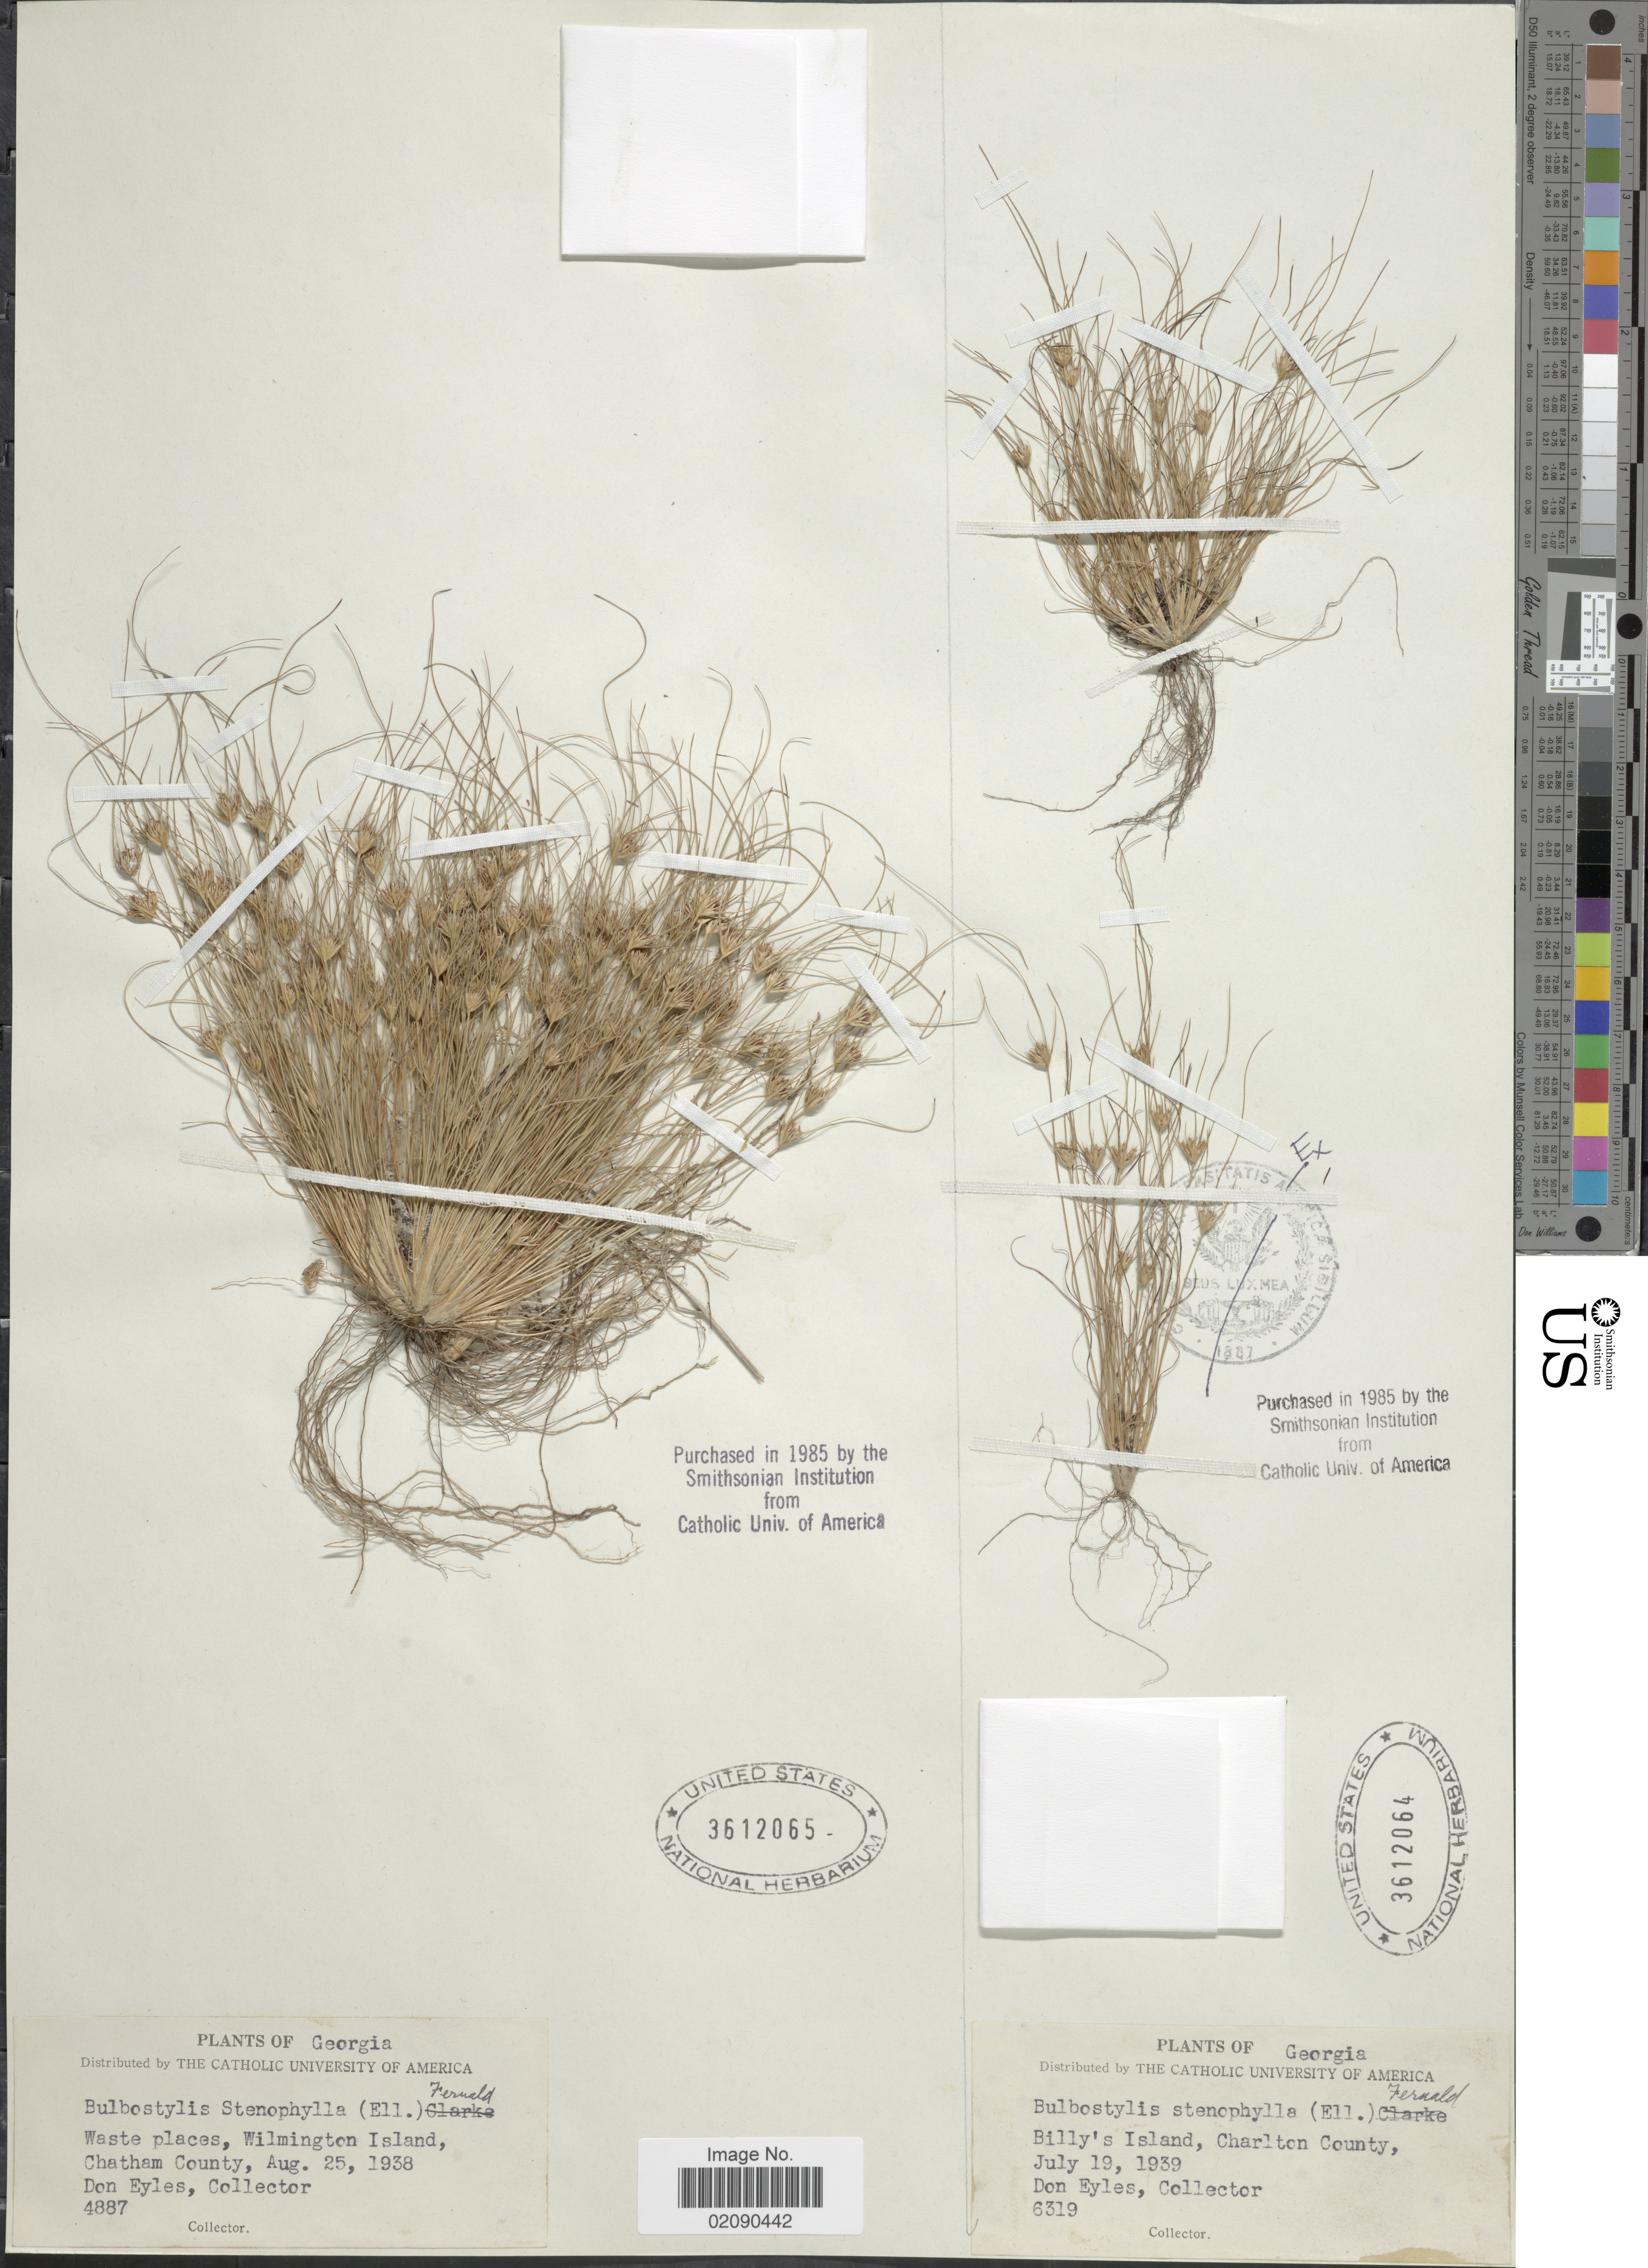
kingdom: Plantae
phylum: Tracheophyta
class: Liliopsida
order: Poales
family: Cyperaceae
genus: Bulbostylis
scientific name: Bulbostylis stenophylla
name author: (Elliott) C.B. Clarke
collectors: D. Eyles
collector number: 4887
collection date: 1938-08-25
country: United States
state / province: Georgia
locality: Waste places, Wilmington Island, Chatham County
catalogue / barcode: US 3612065-2